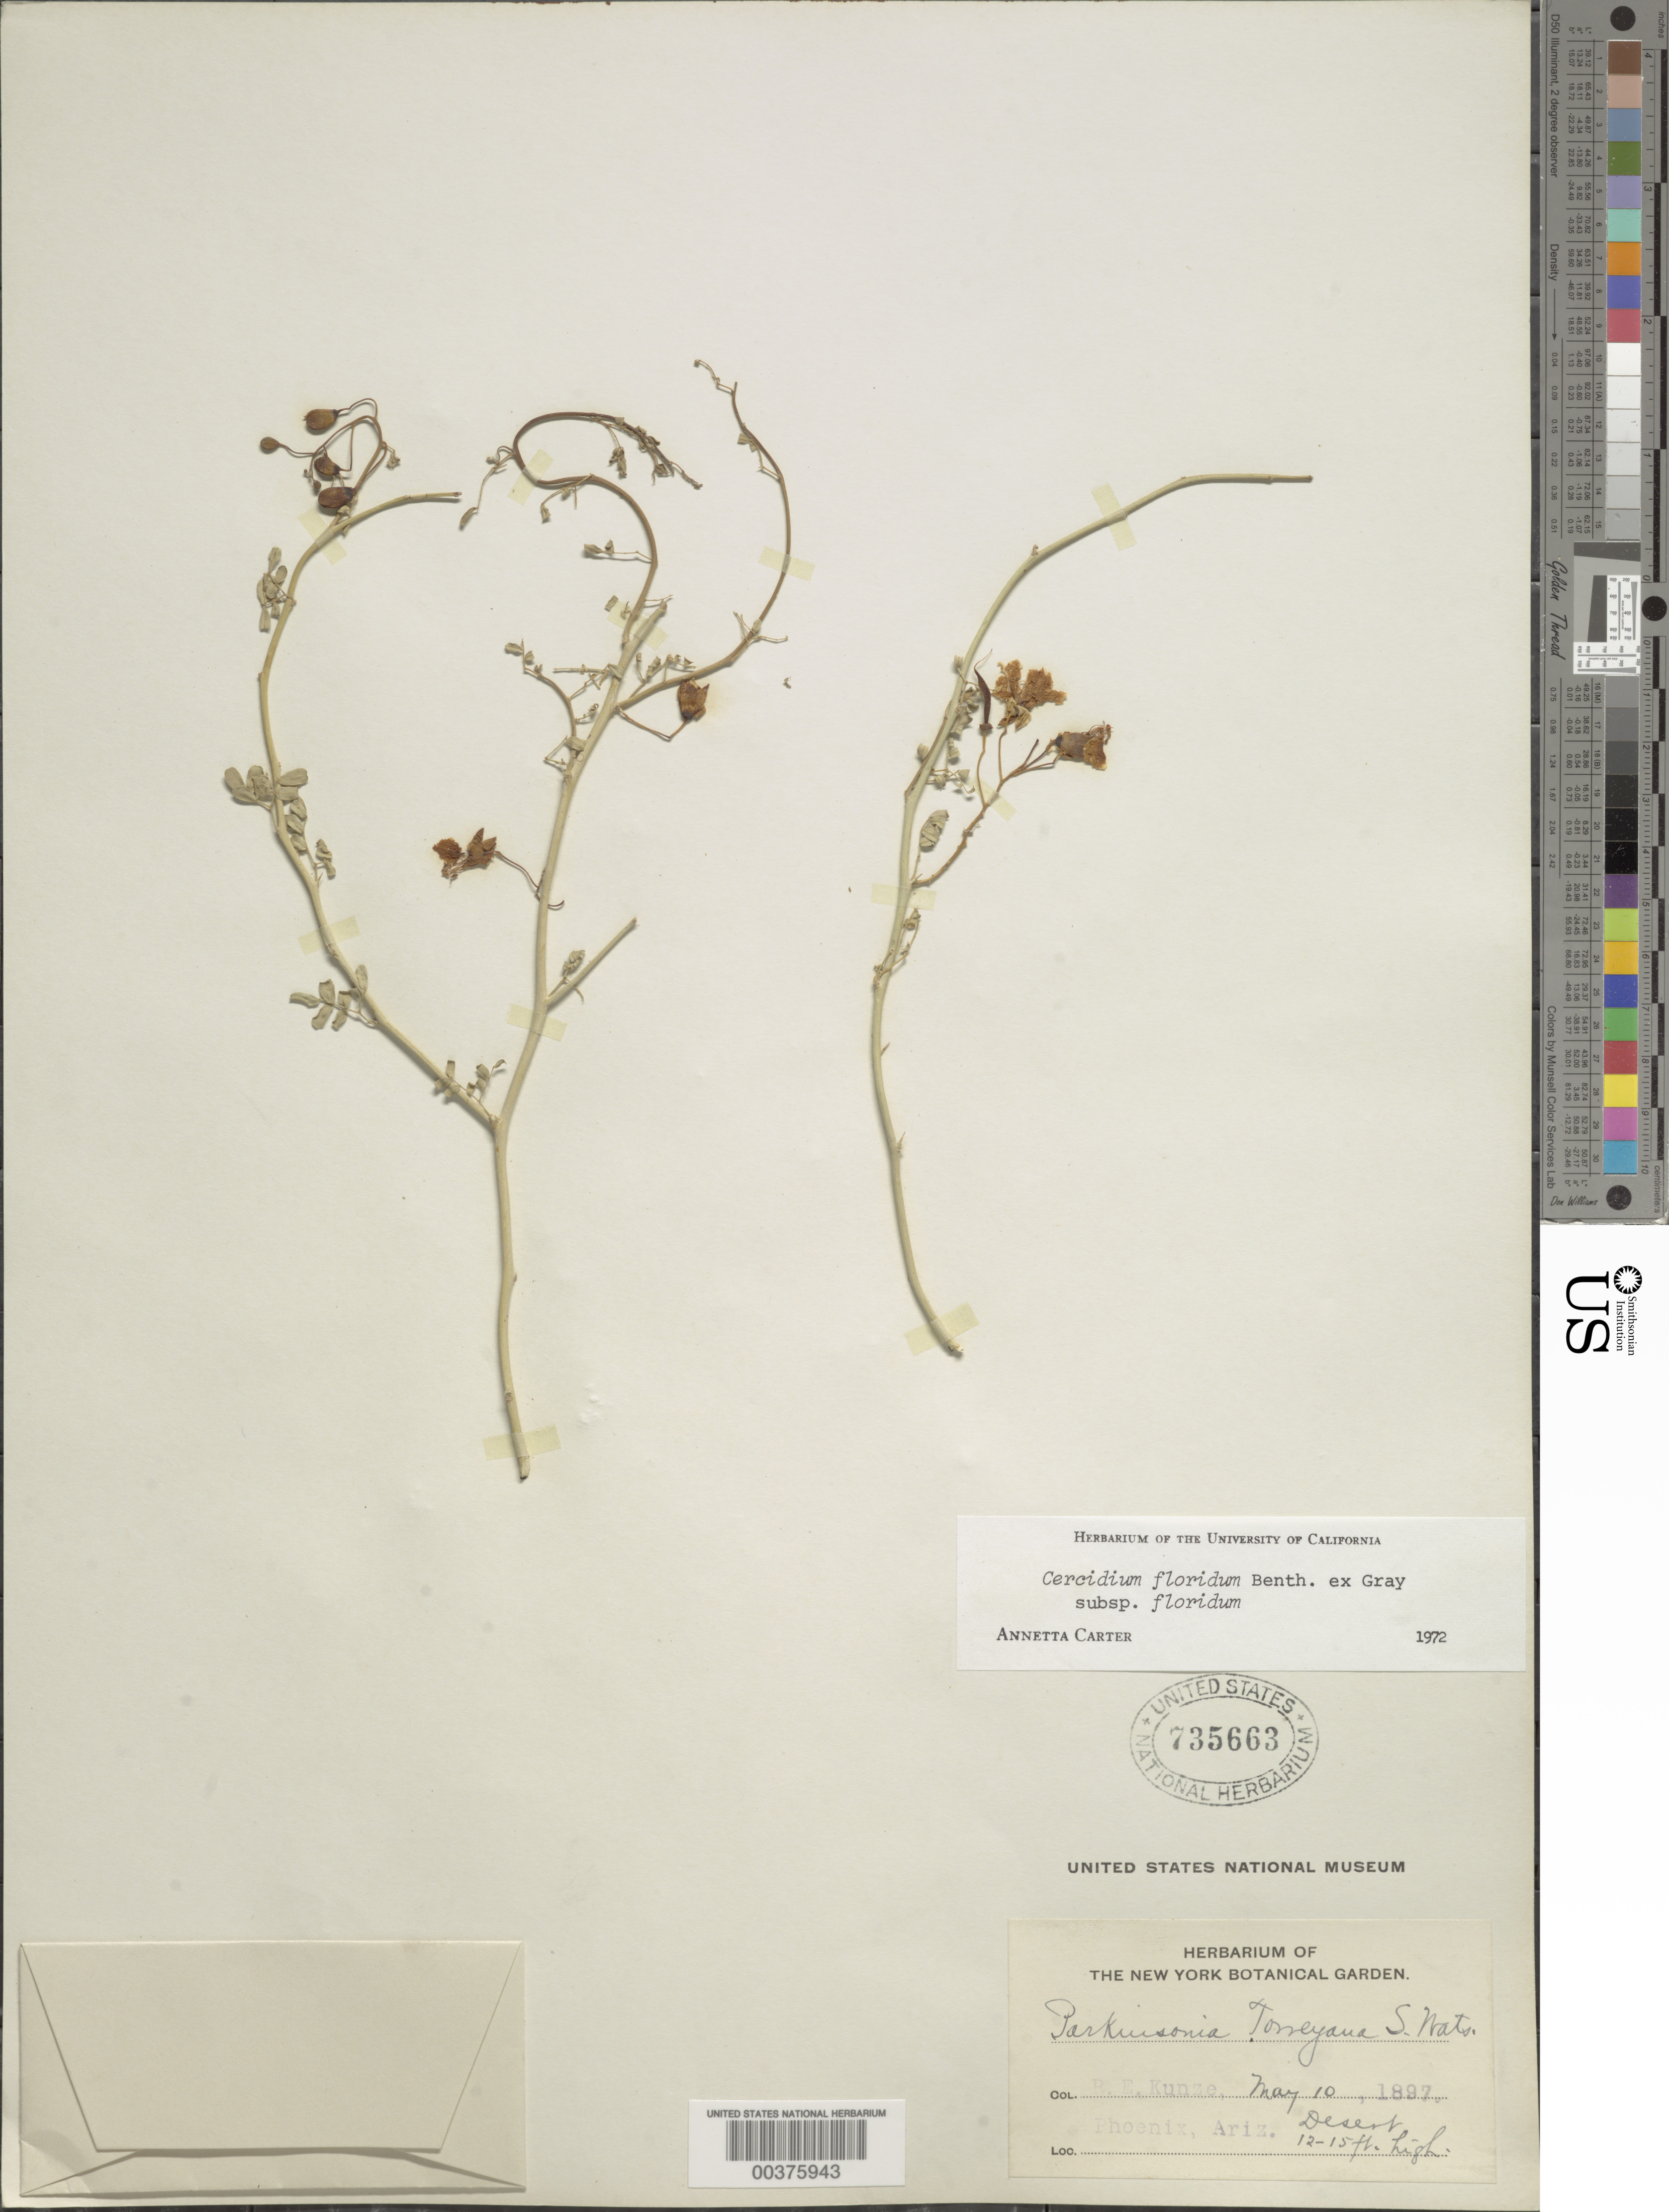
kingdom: Plantae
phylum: Tracheophyta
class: Magnoliopsida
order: Fabales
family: Fabaceae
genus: Parkinsonia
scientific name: Parkinsonia florida subsp. florida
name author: (Benth. ex A. Gray) S. Watson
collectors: R. E. Kunze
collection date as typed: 10 May 1897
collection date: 1897-05-10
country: United States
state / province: Arizona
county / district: Maricopa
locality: Phoenix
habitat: Desert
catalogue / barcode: US 735663